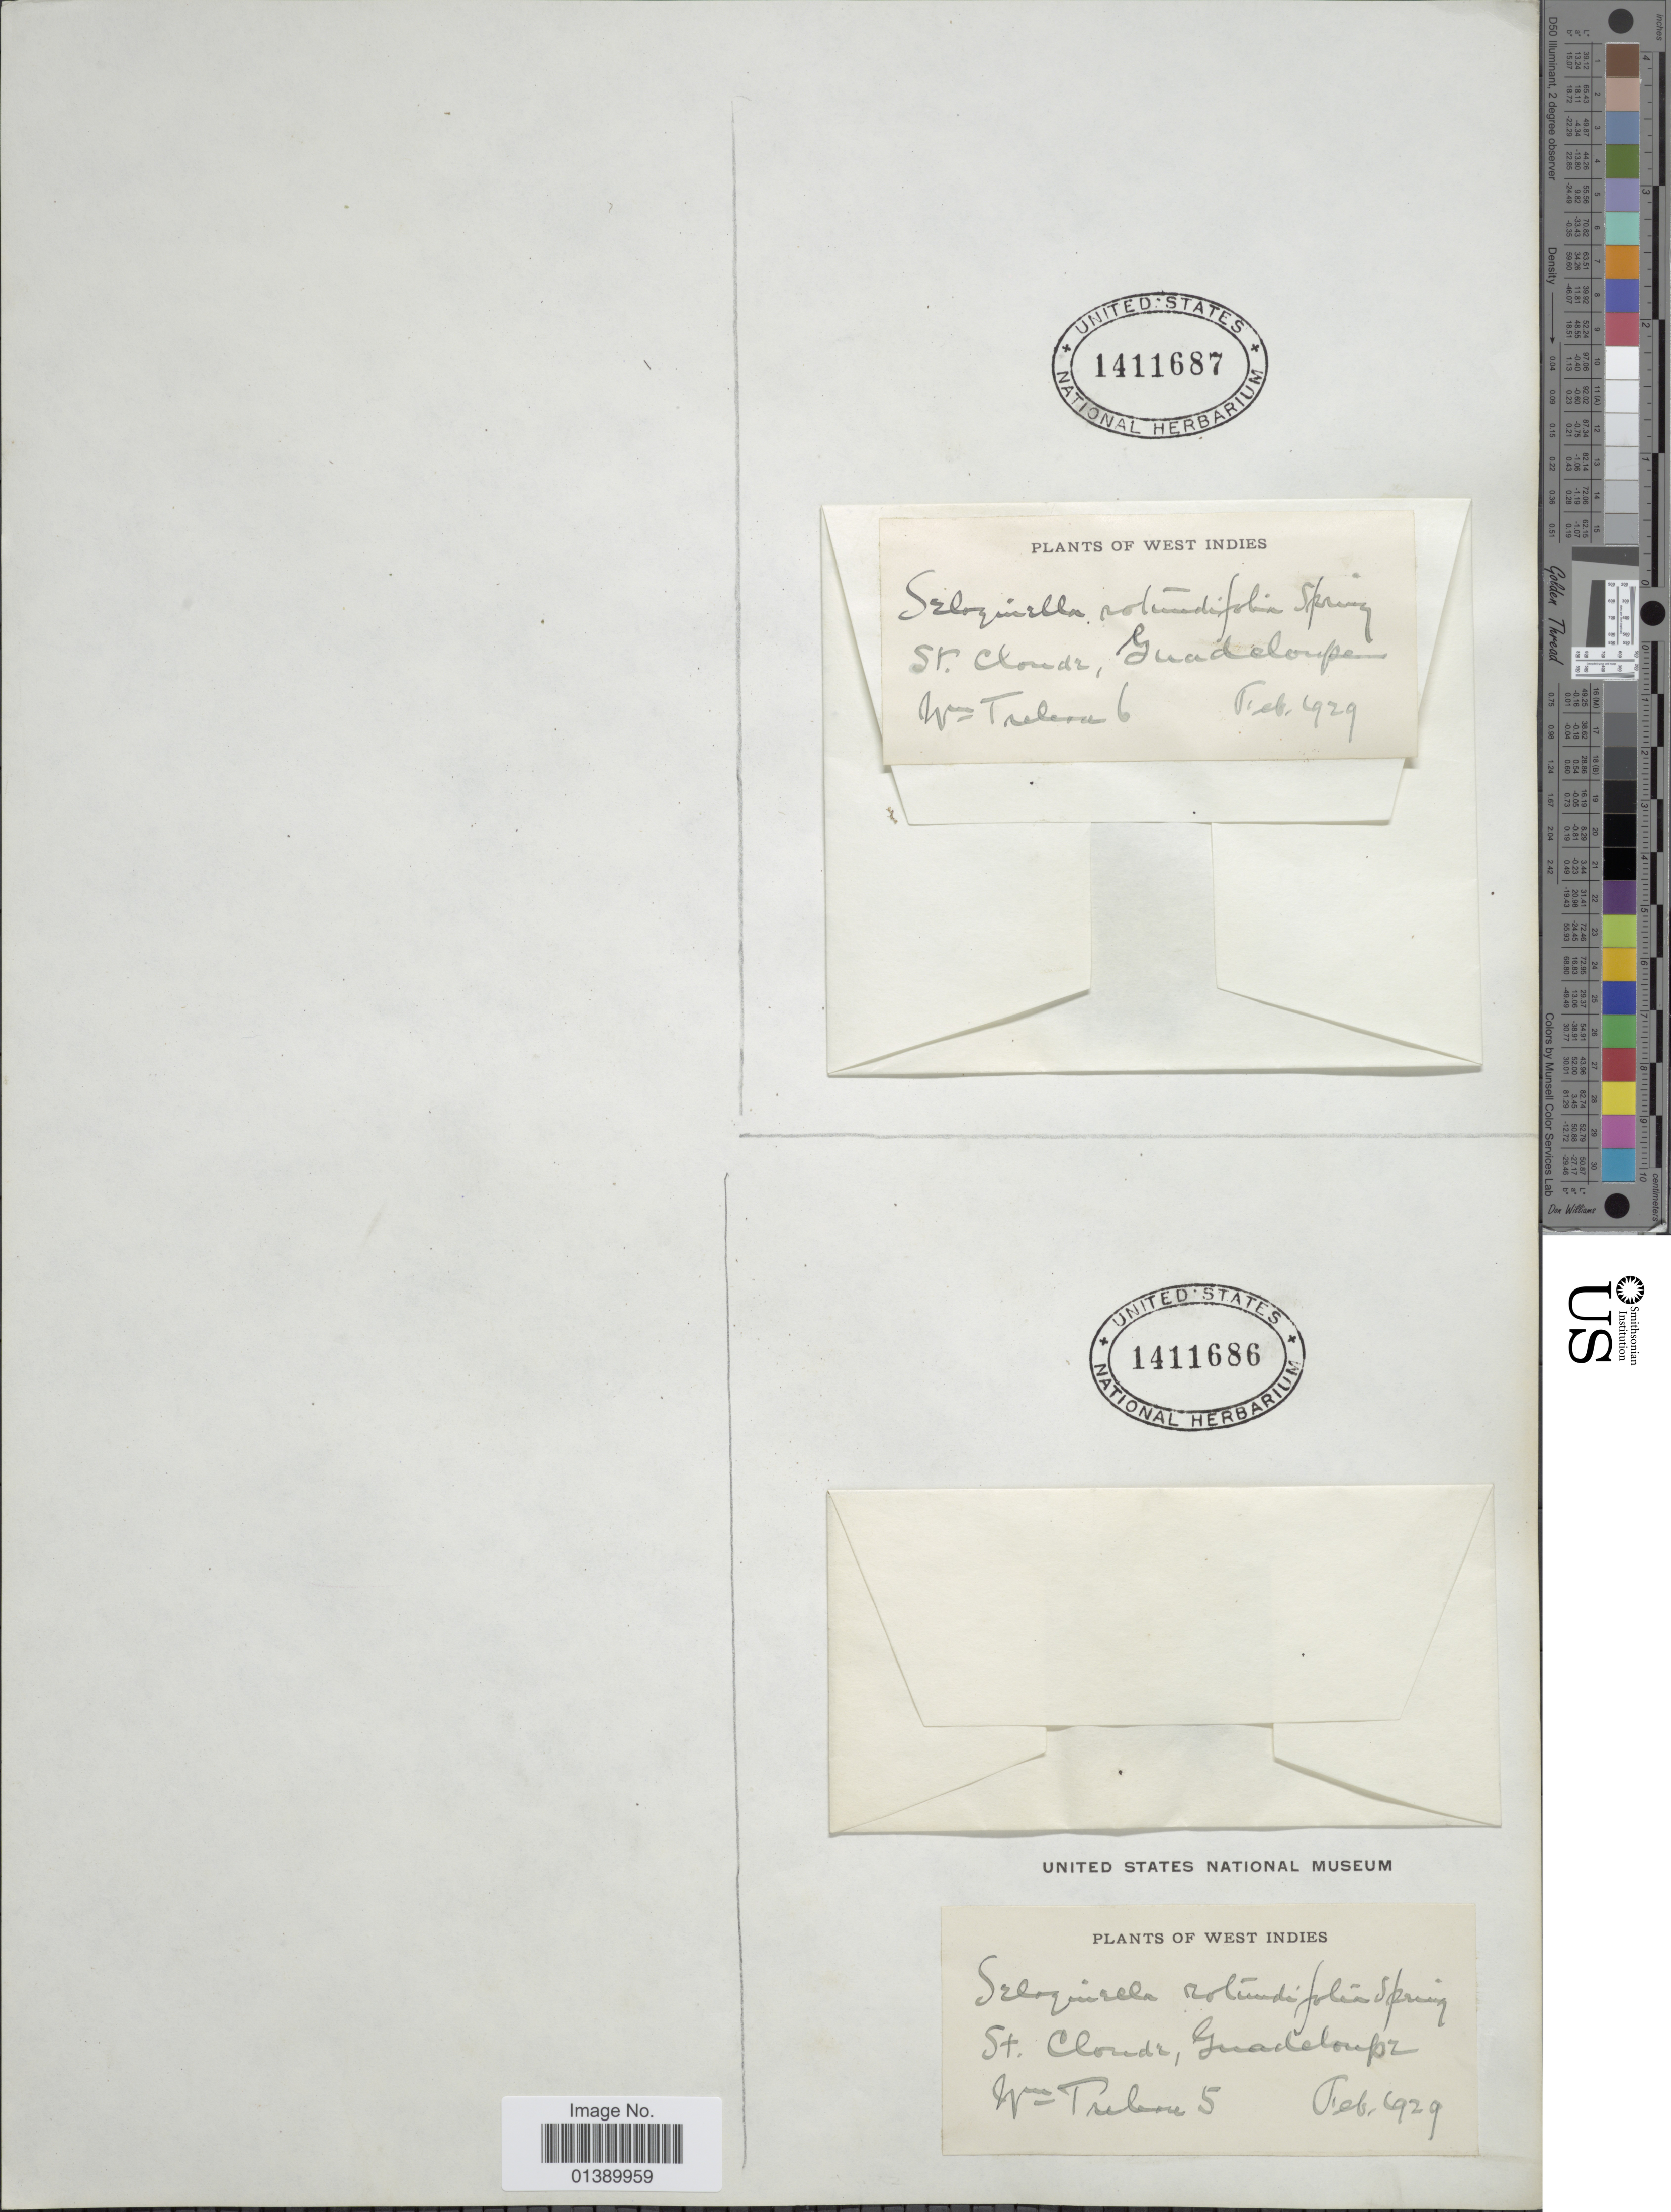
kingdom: Plantae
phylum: Tracheophyta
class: Lycopodiopsida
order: Selaginellales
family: Selaginellaceae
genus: Selaginella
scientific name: Selaginella rotundifolia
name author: Spring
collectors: Trelone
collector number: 5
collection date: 1929-02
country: Guadeloupe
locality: St Claude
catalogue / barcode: US 1411686